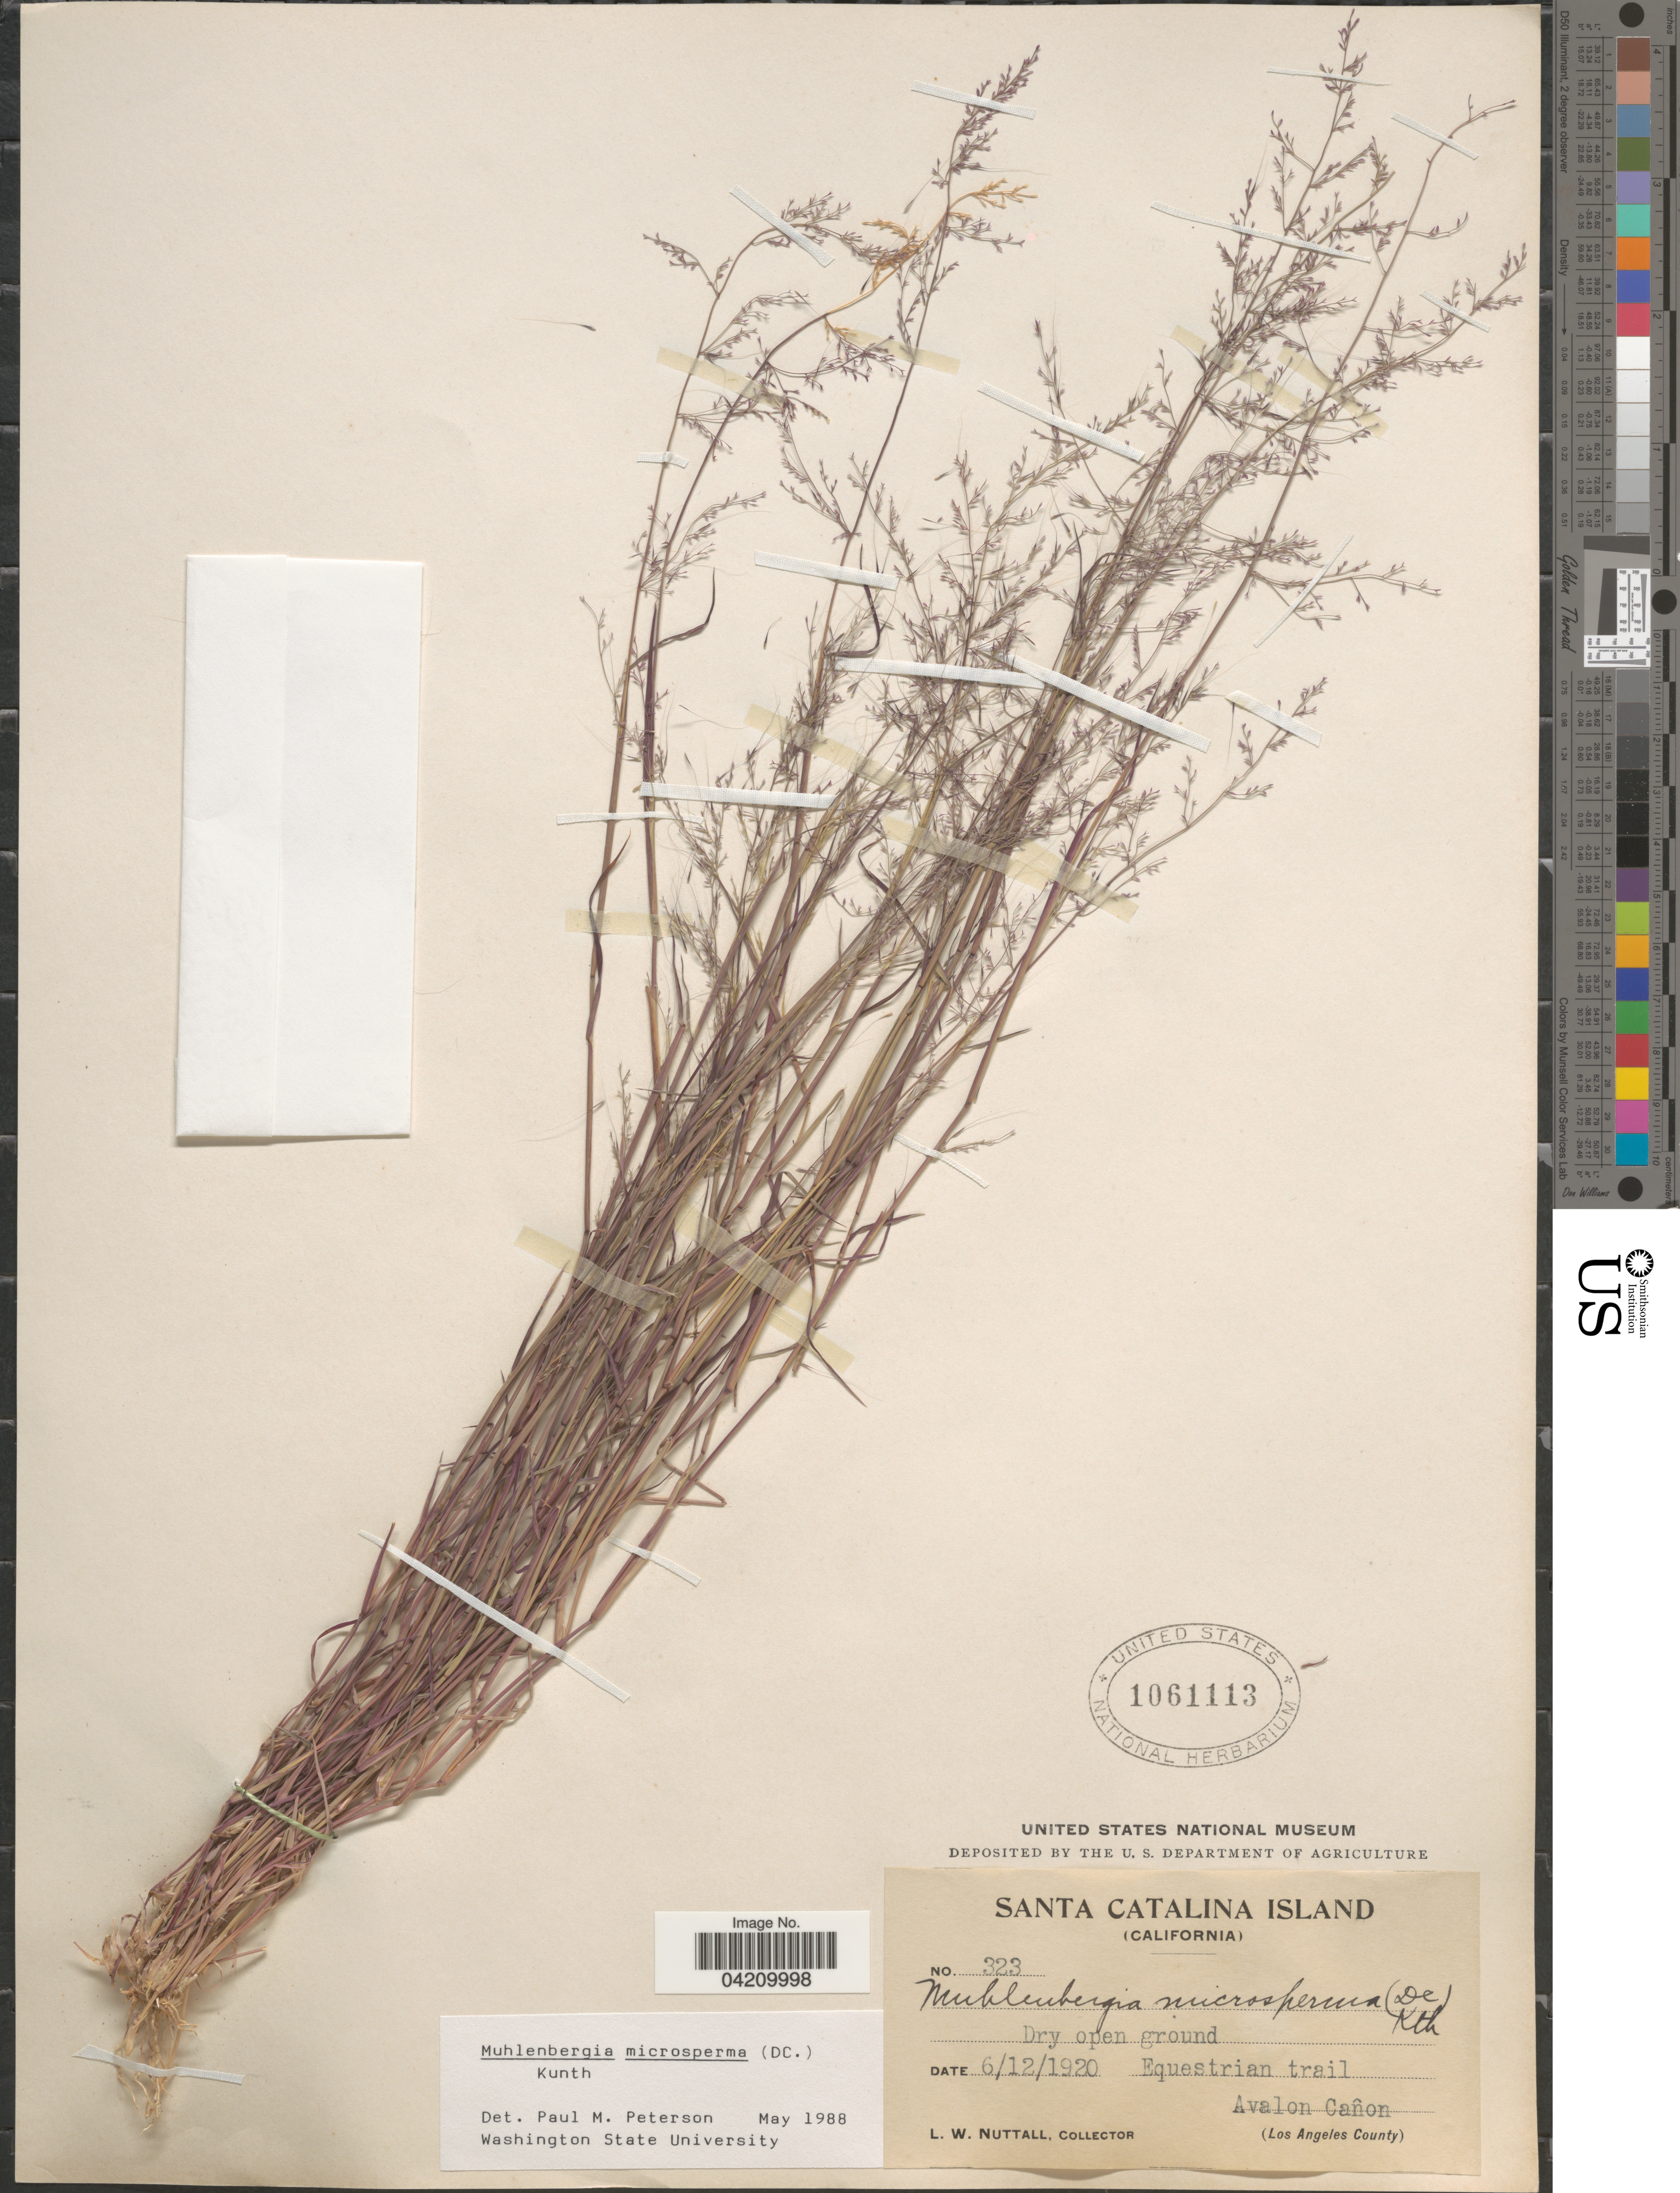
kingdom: Plantae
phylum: Tracheophyta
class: Liliopsida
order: Poales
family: Poaceae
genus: Muhlenbergia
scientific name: Muhlenbergia microsperma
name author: (DC.) Kunth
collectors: L. W. Nuttall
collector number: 323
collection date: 1920-06-12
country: United States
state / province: California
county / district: Los Angeles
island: Santa Catalina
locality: Santa Catalina Island. Equestrian trail. Avalon Cañon (Los Angeles County).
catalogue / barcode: US 1061113